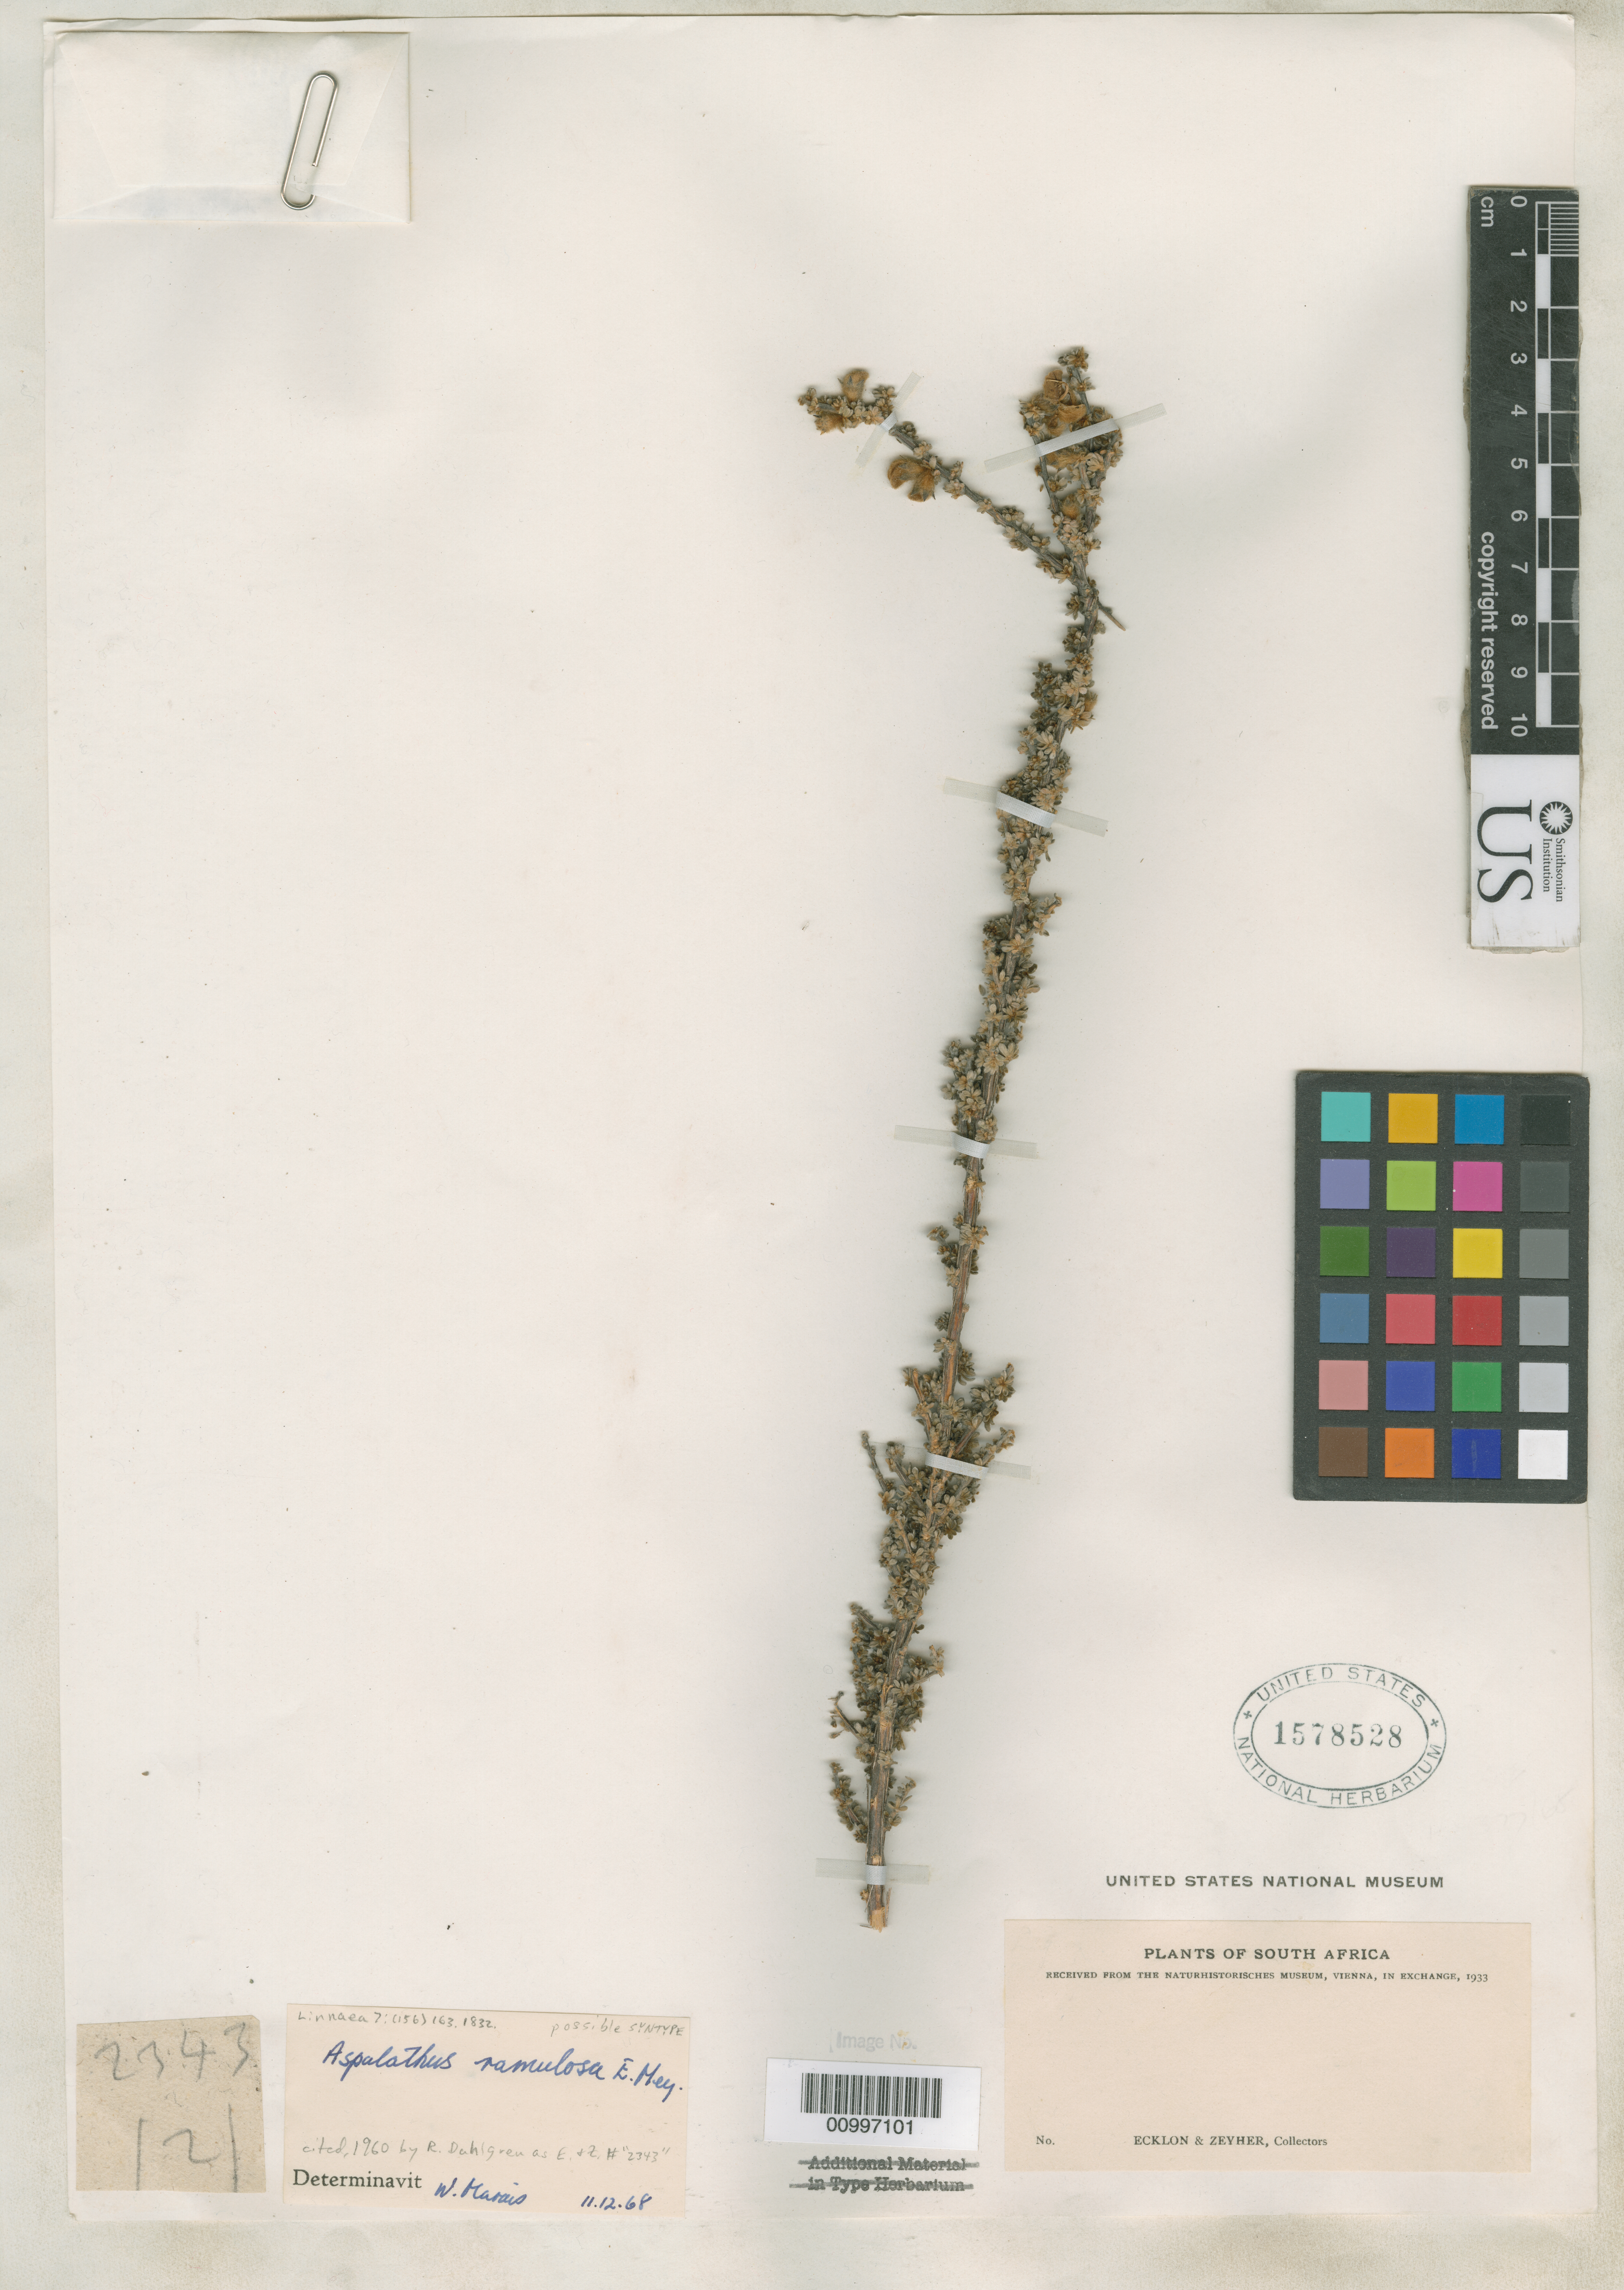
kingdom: Plantae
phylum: Tracheophyta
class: Magnoliopsida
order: Fabales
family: Fabaceae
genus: Aspalathus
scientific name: Aspalathus ramulosa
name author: E. Mey.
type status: Possible Syntype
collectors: C. F. Ecklon & C. Zehyer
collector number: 2343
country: South Africa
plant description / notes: R. Dahlgren in Opera Bot. 4:190.1960 states type as an unfound Ecklon Col'n & erects Ecklon & Zeyher #1380 as a standard. This col'n, cited by Dahlgren "sine loco" (p.193) is from type locality.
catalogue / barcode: US 1578528